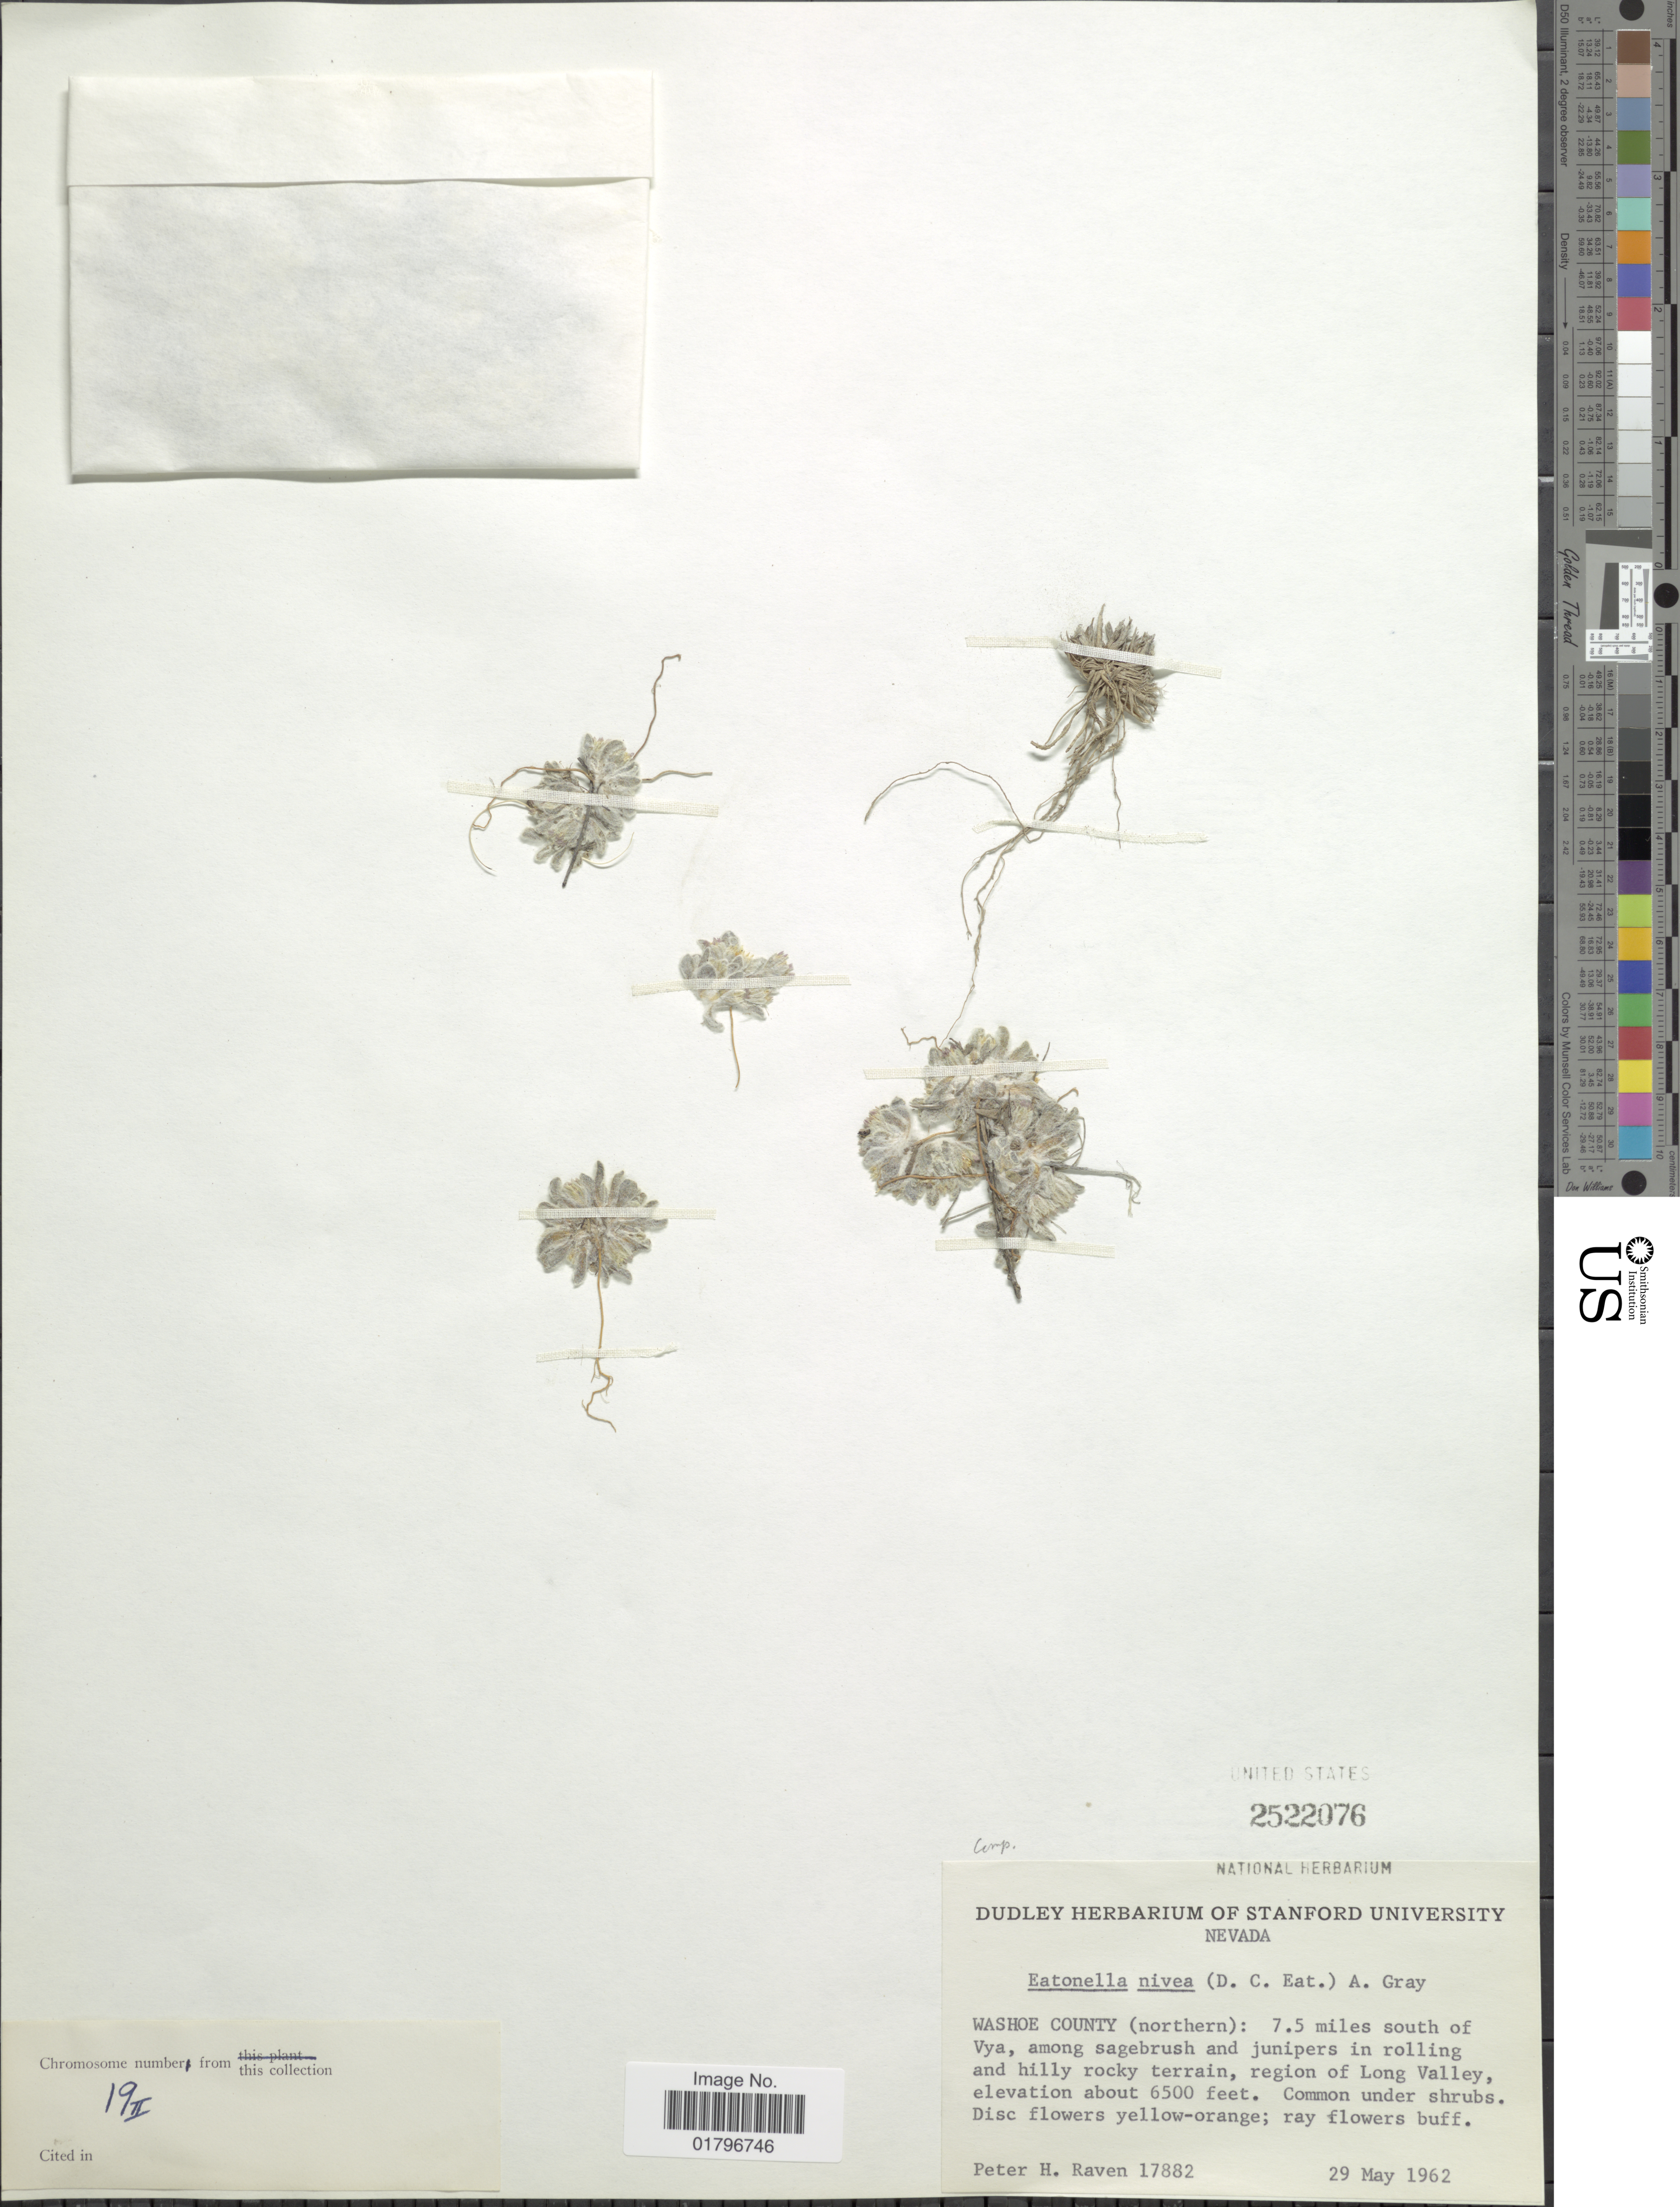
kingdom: Plantae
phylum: Tracheophyta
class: Magnoliopsida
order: Asterales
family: Asteraceae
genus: Eatonella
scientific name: Eatonella nivea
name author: (D.C. Eaton) A. Gray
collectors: P. Raven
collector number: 17882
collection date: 1962-05-29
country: United States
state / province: Nevada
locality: Washoe County (northern): 7.5 miles south of Vya, among sagebrush and junipers in rolling and hilly rocky terrain, region of Long Valley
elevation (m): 1981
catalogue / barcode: US 2522076